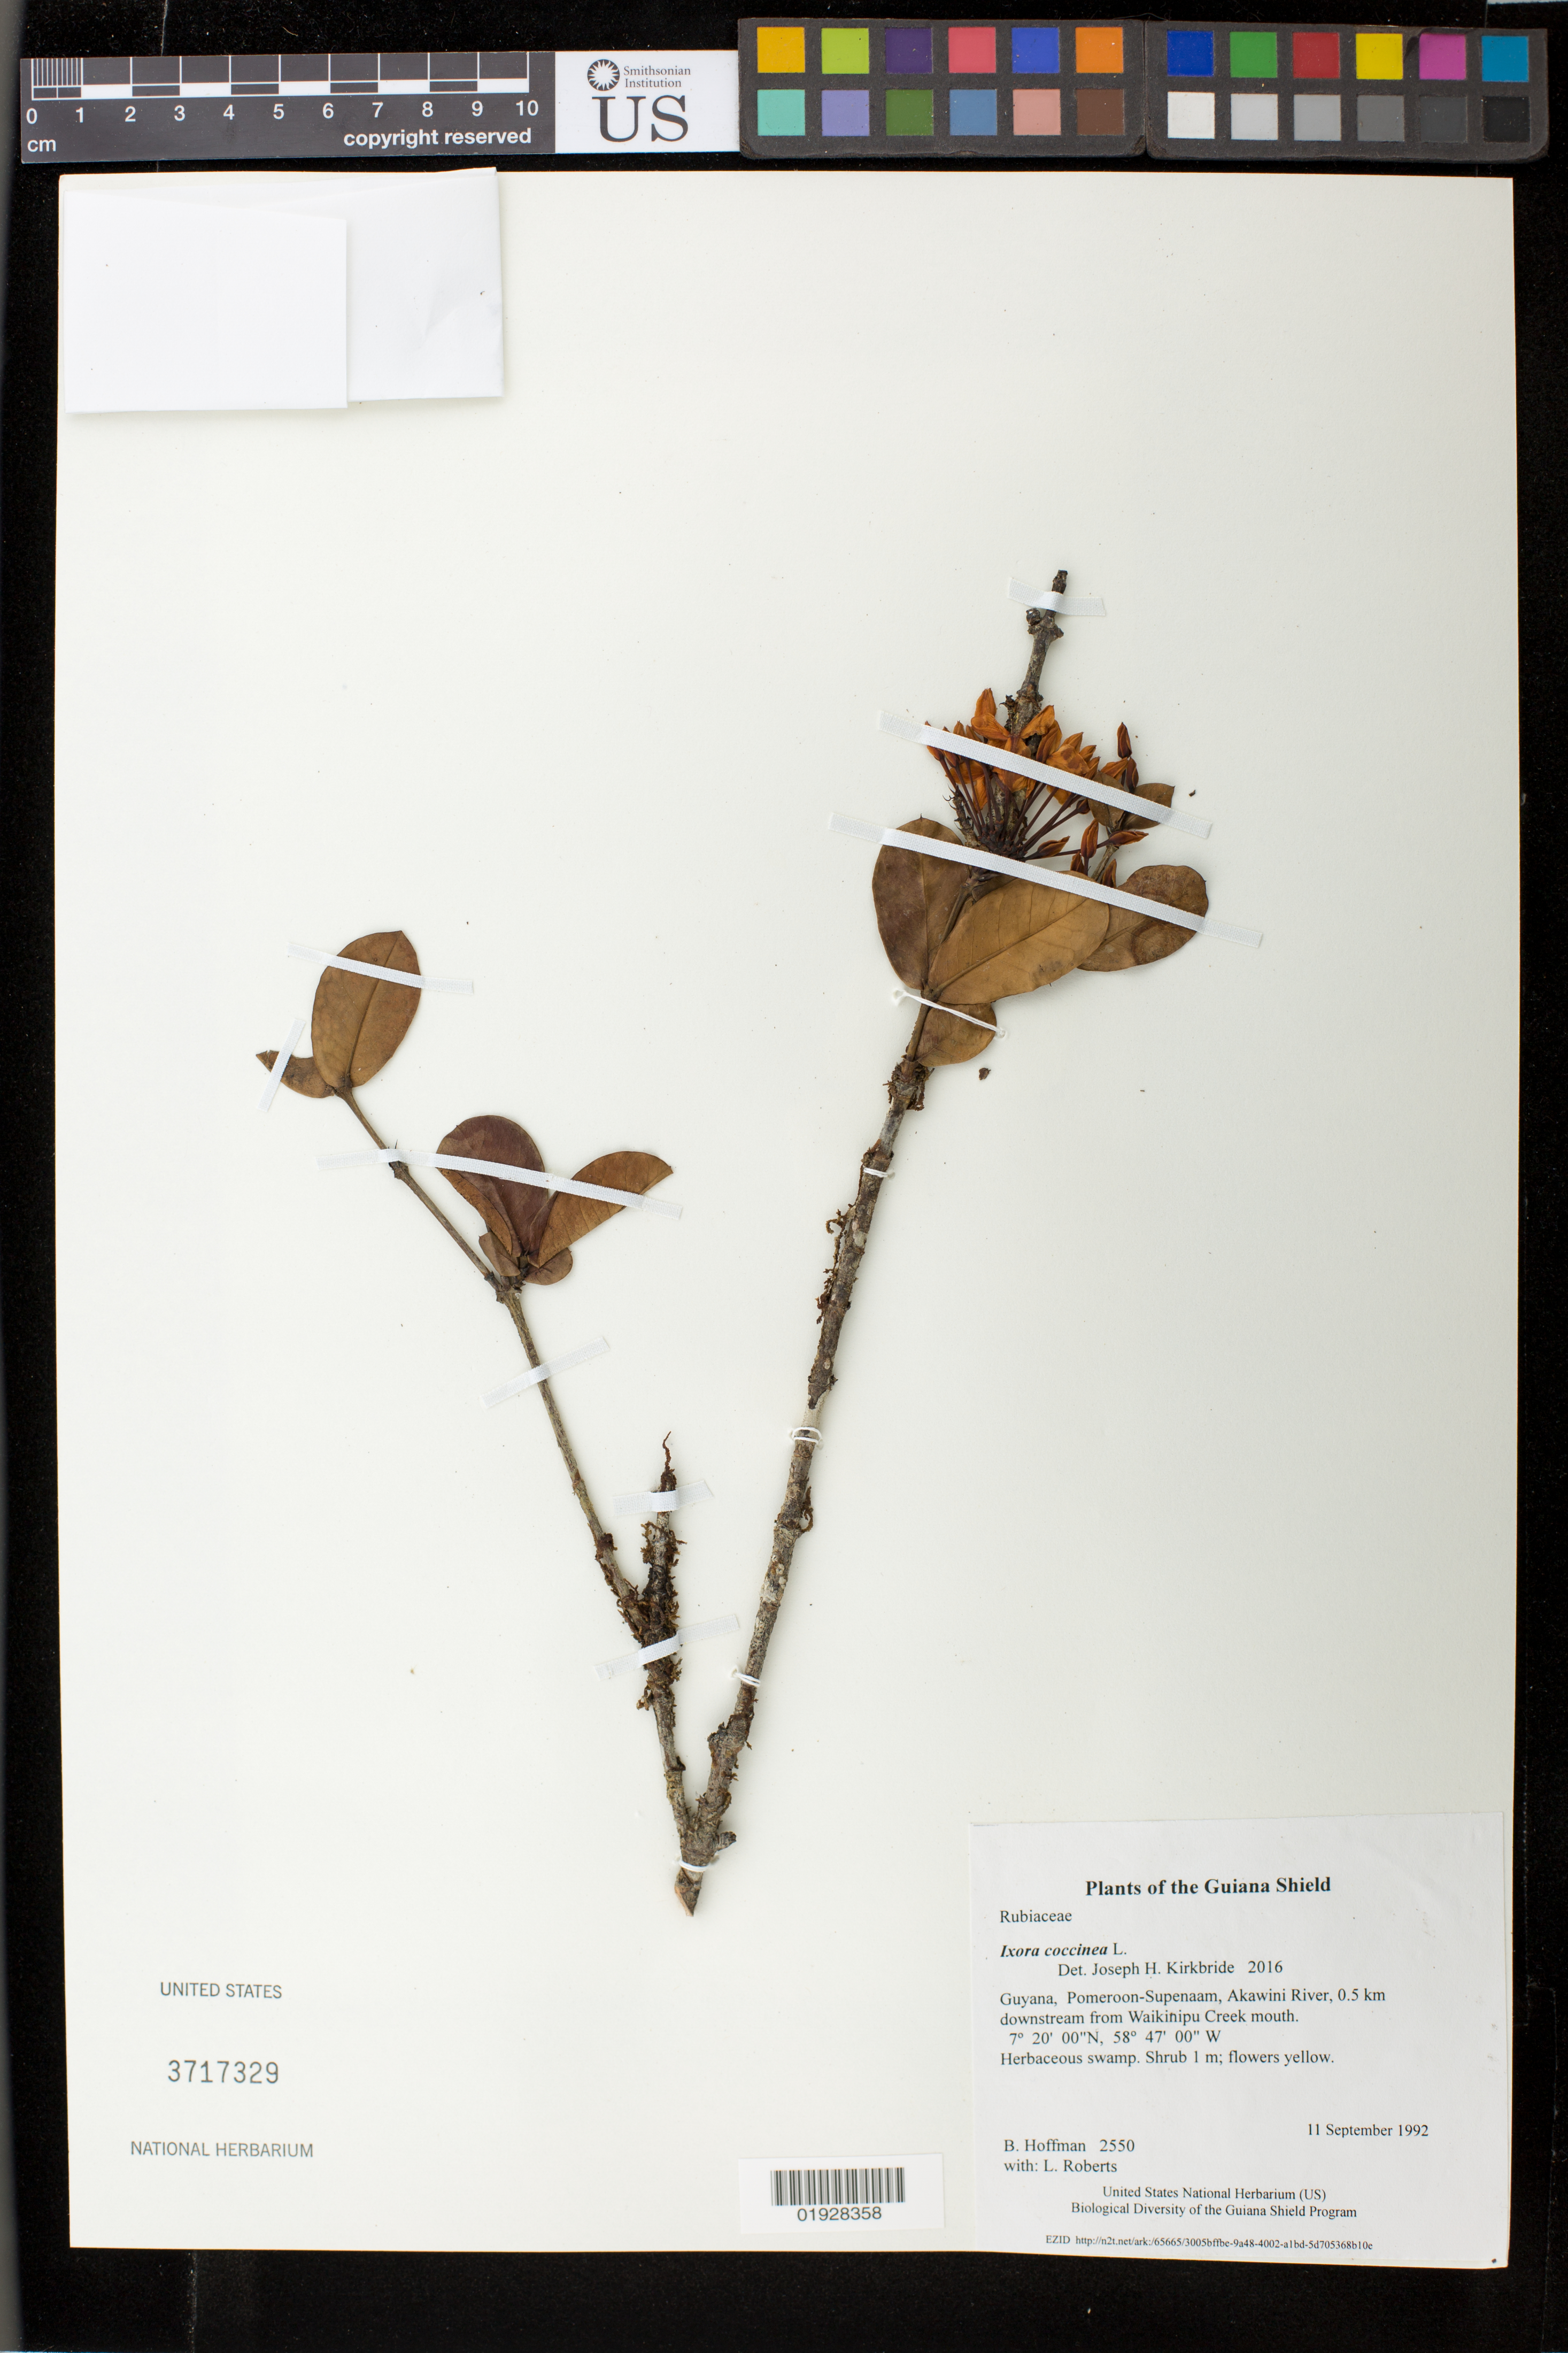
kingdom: Plantae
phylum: Tracheophyta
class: Magnoliopsida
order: Gentianales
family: Rubiaceae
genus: Ixora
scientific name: Ixora coccinea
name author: L.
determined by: Kirkbride, J. H.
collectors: B. Hoffman & L. Roberts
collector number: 2550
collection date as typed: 11 September 1992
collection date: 1992-09-11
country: Guyana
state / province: Pomeroon-Supenaam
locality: Akawini River, 0.5 km downstream from Waikinipu Creek mouth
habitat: Herbaceous swamp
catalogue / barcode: US 3717329